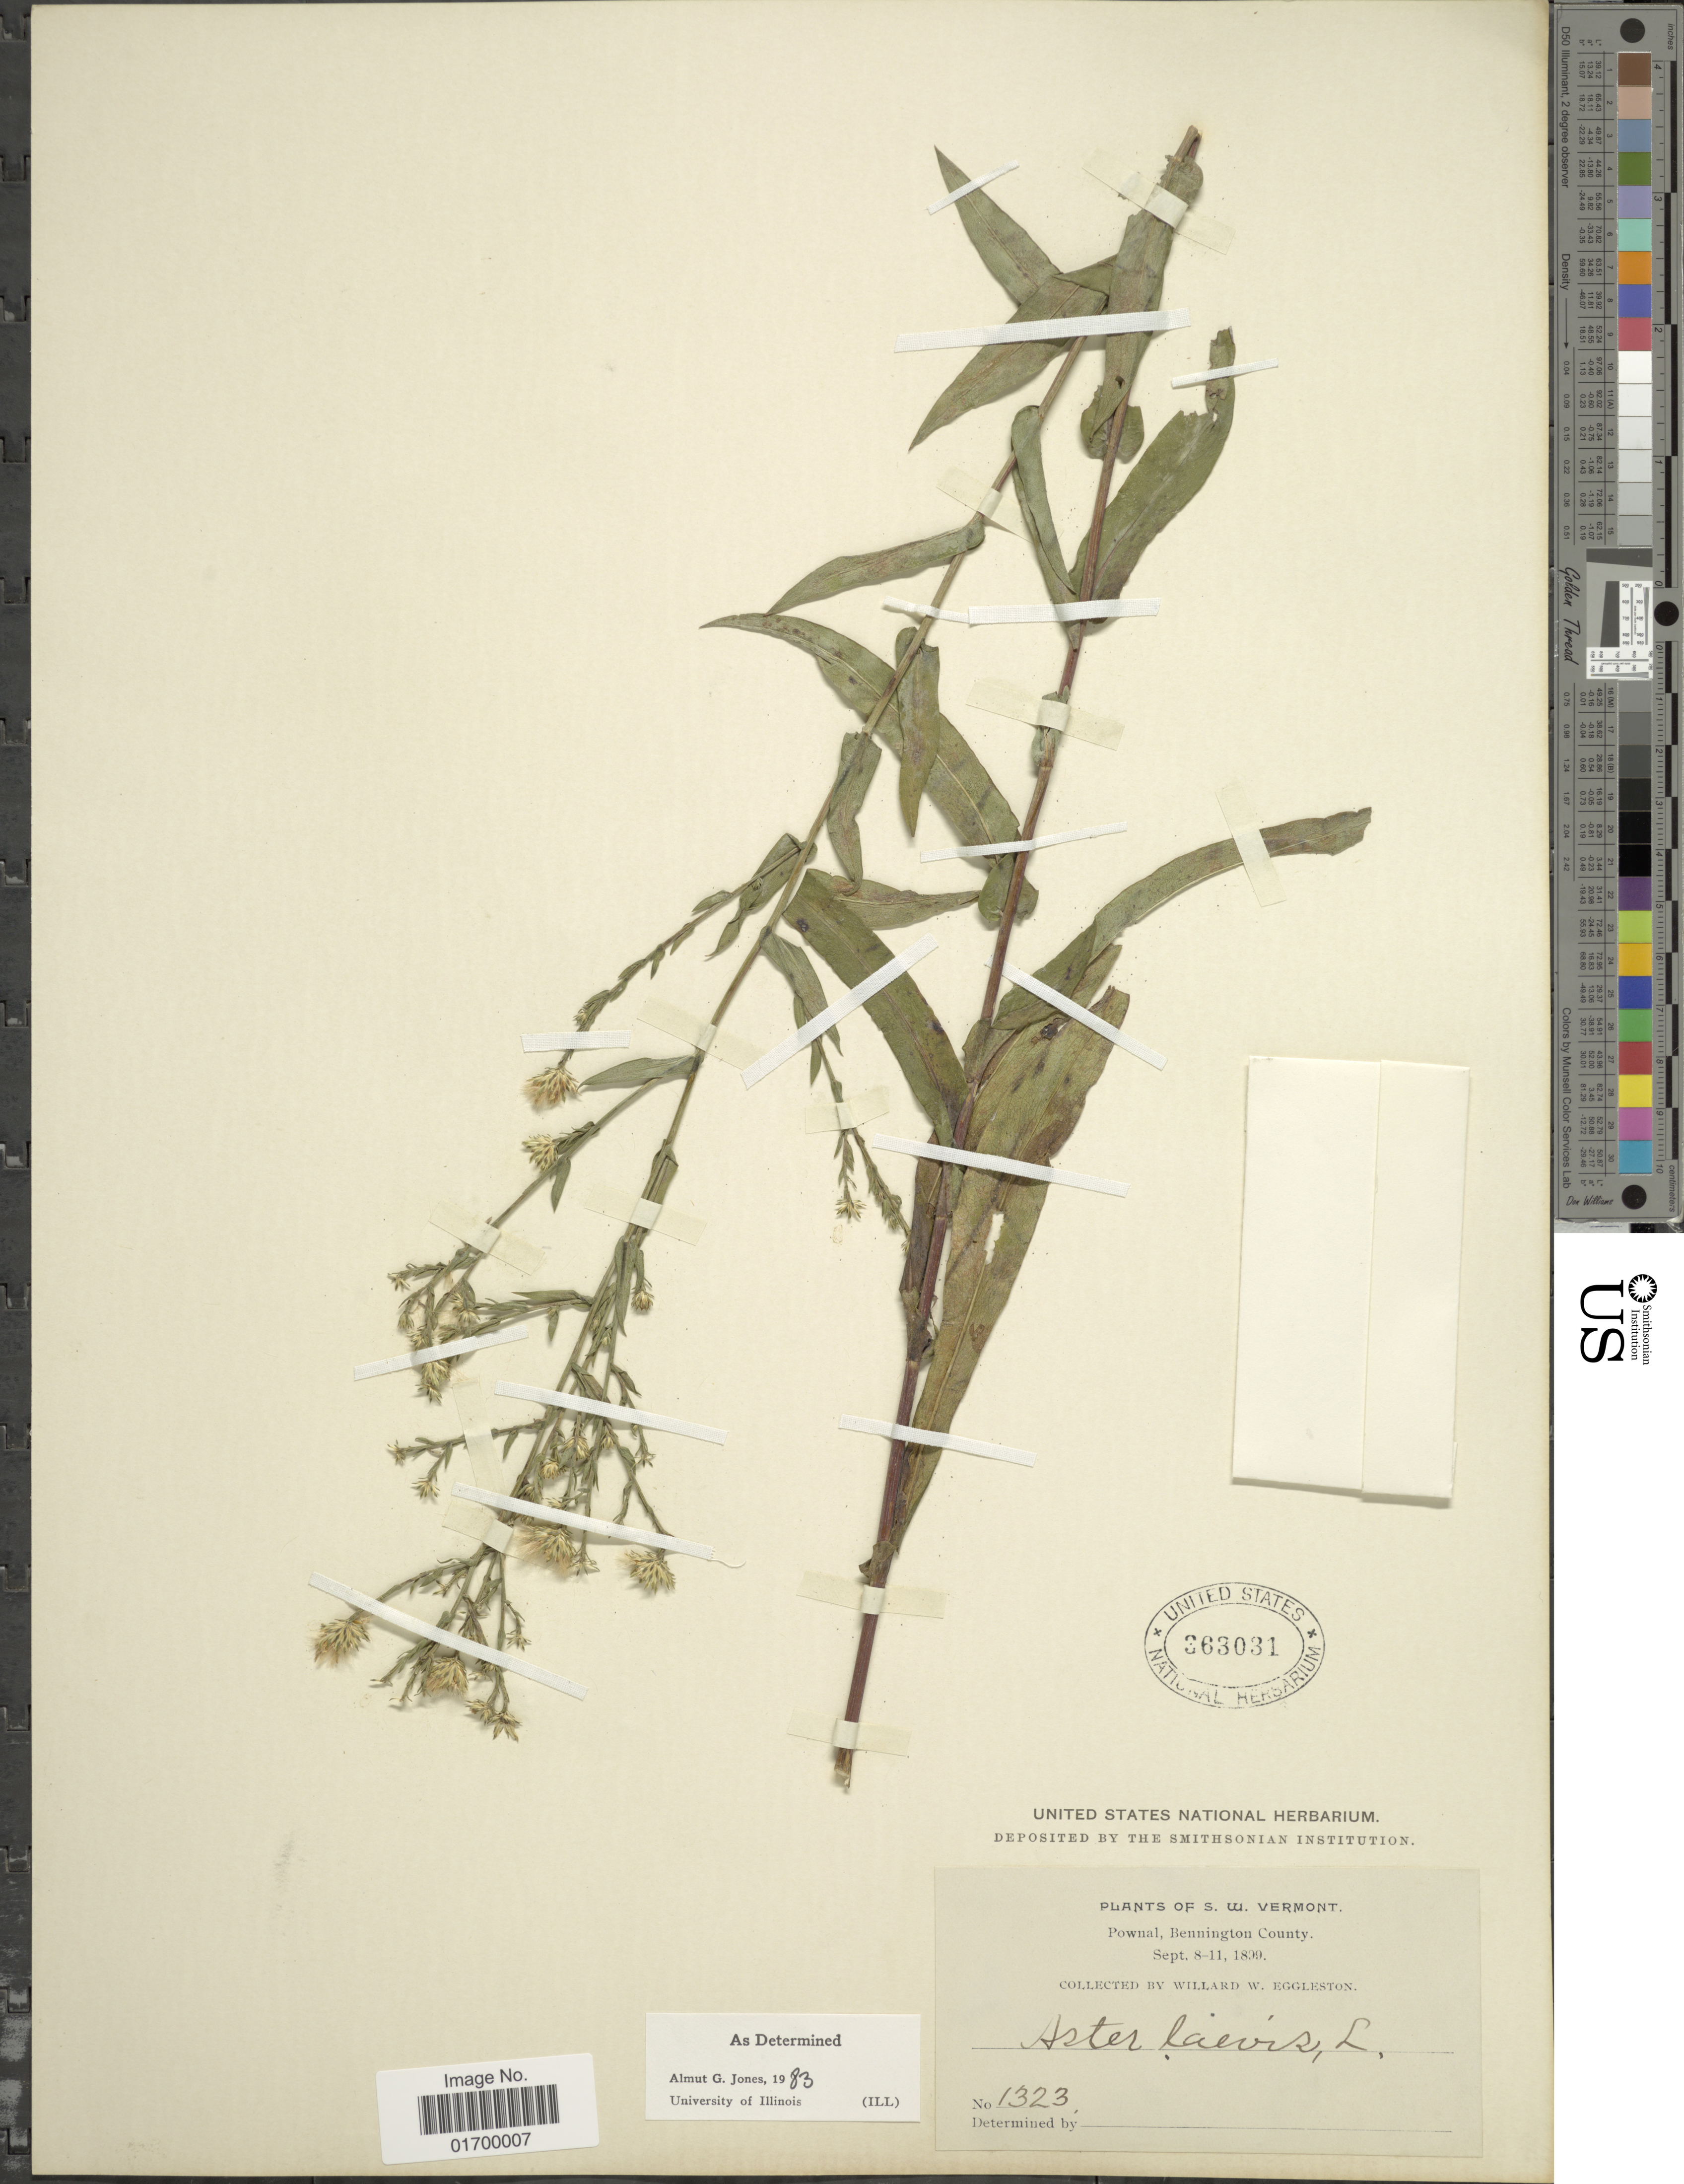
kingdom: Plantae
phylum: Tracheophyta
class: Magnoliopsida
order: Asterales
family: Asteraceae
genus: Symphyotrichum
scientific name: Symphyotrichum laeve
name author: (L.) Á. Löve & D. Löve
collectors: W. W. Eggleston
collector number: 1323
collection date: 1899-09-08/1899-09-11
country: United States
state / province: Vermont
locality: S.W. Vermont, Pownal, Bennington County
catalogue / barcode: US 363031